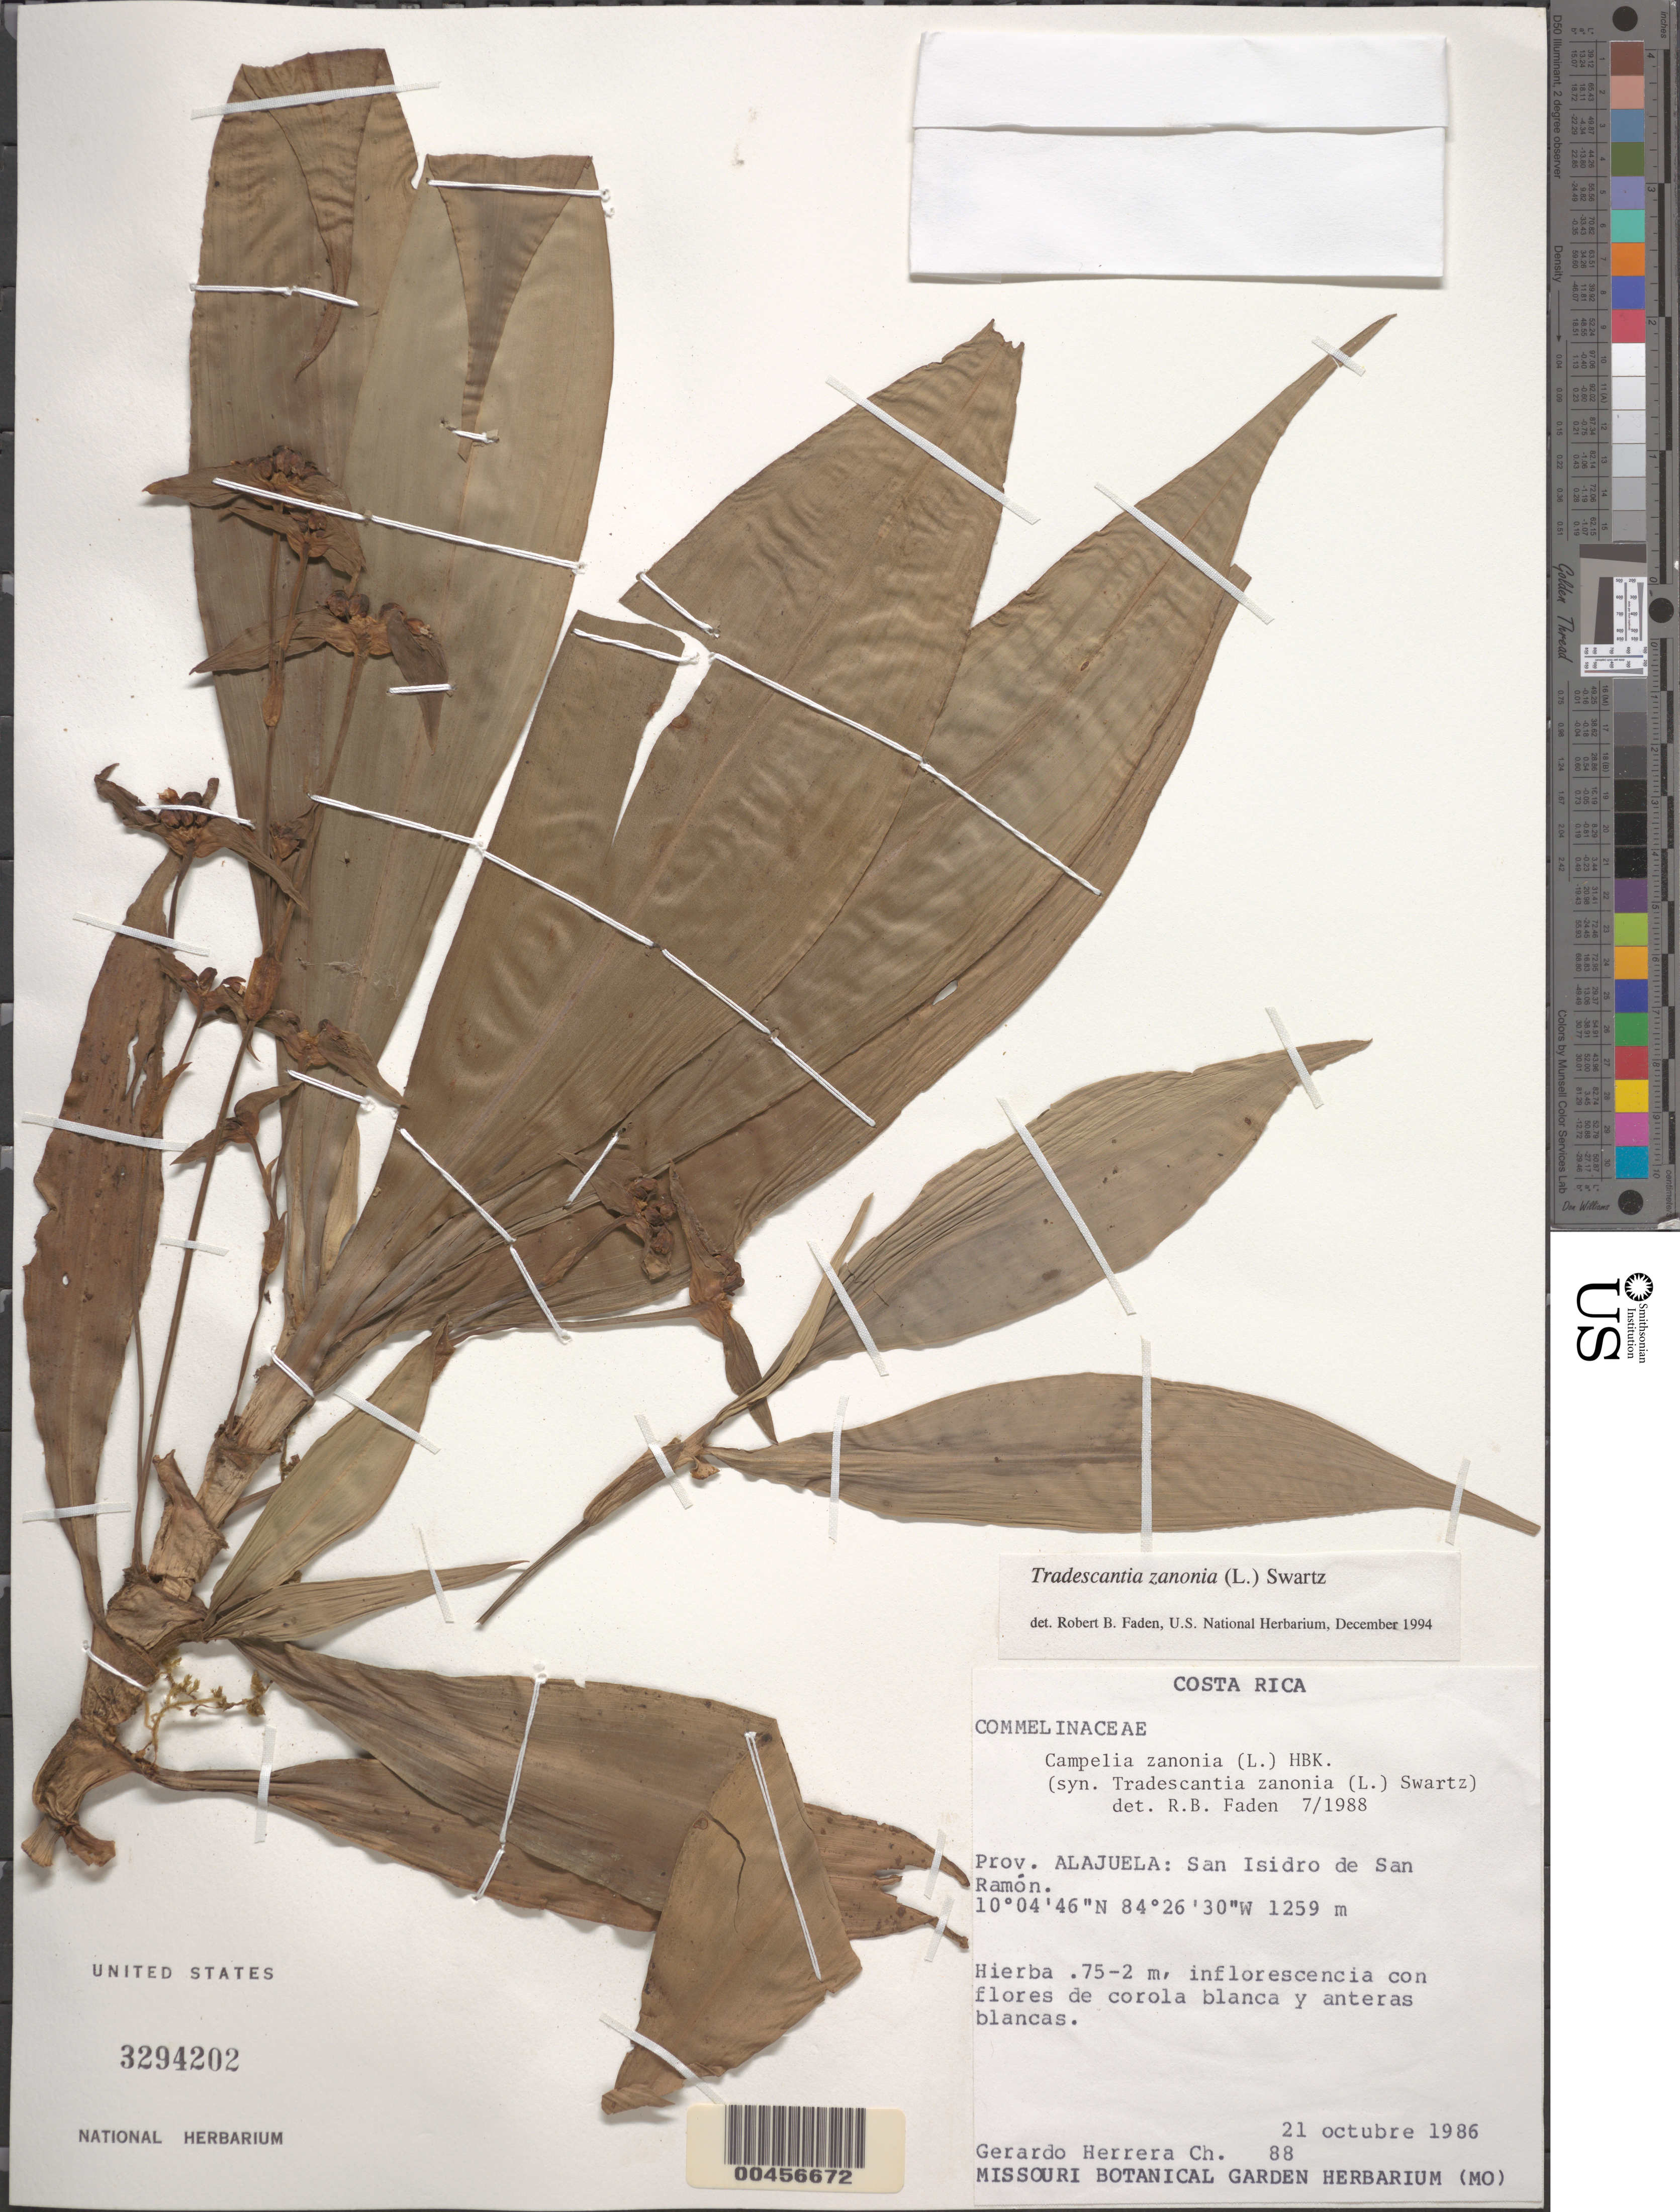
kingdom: Plantae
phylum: Tracheophyta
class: Liliopsida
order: Commelinales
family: Commelinaceae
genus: Tradescantia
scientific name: Tradescantia zanonia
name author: (L.) Sw.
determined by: Faden, Robert B., (US), Smithsonian Institution - National Museum of Natural History (UNITED STATES)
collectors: G. Herrera Ch.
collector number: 88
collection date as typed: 21 Oct 1986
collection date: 1986-10-21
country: Costa Rica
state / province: Alajuela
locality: San Isidro de San Ramon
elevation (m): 1259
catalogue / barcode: US 3294202